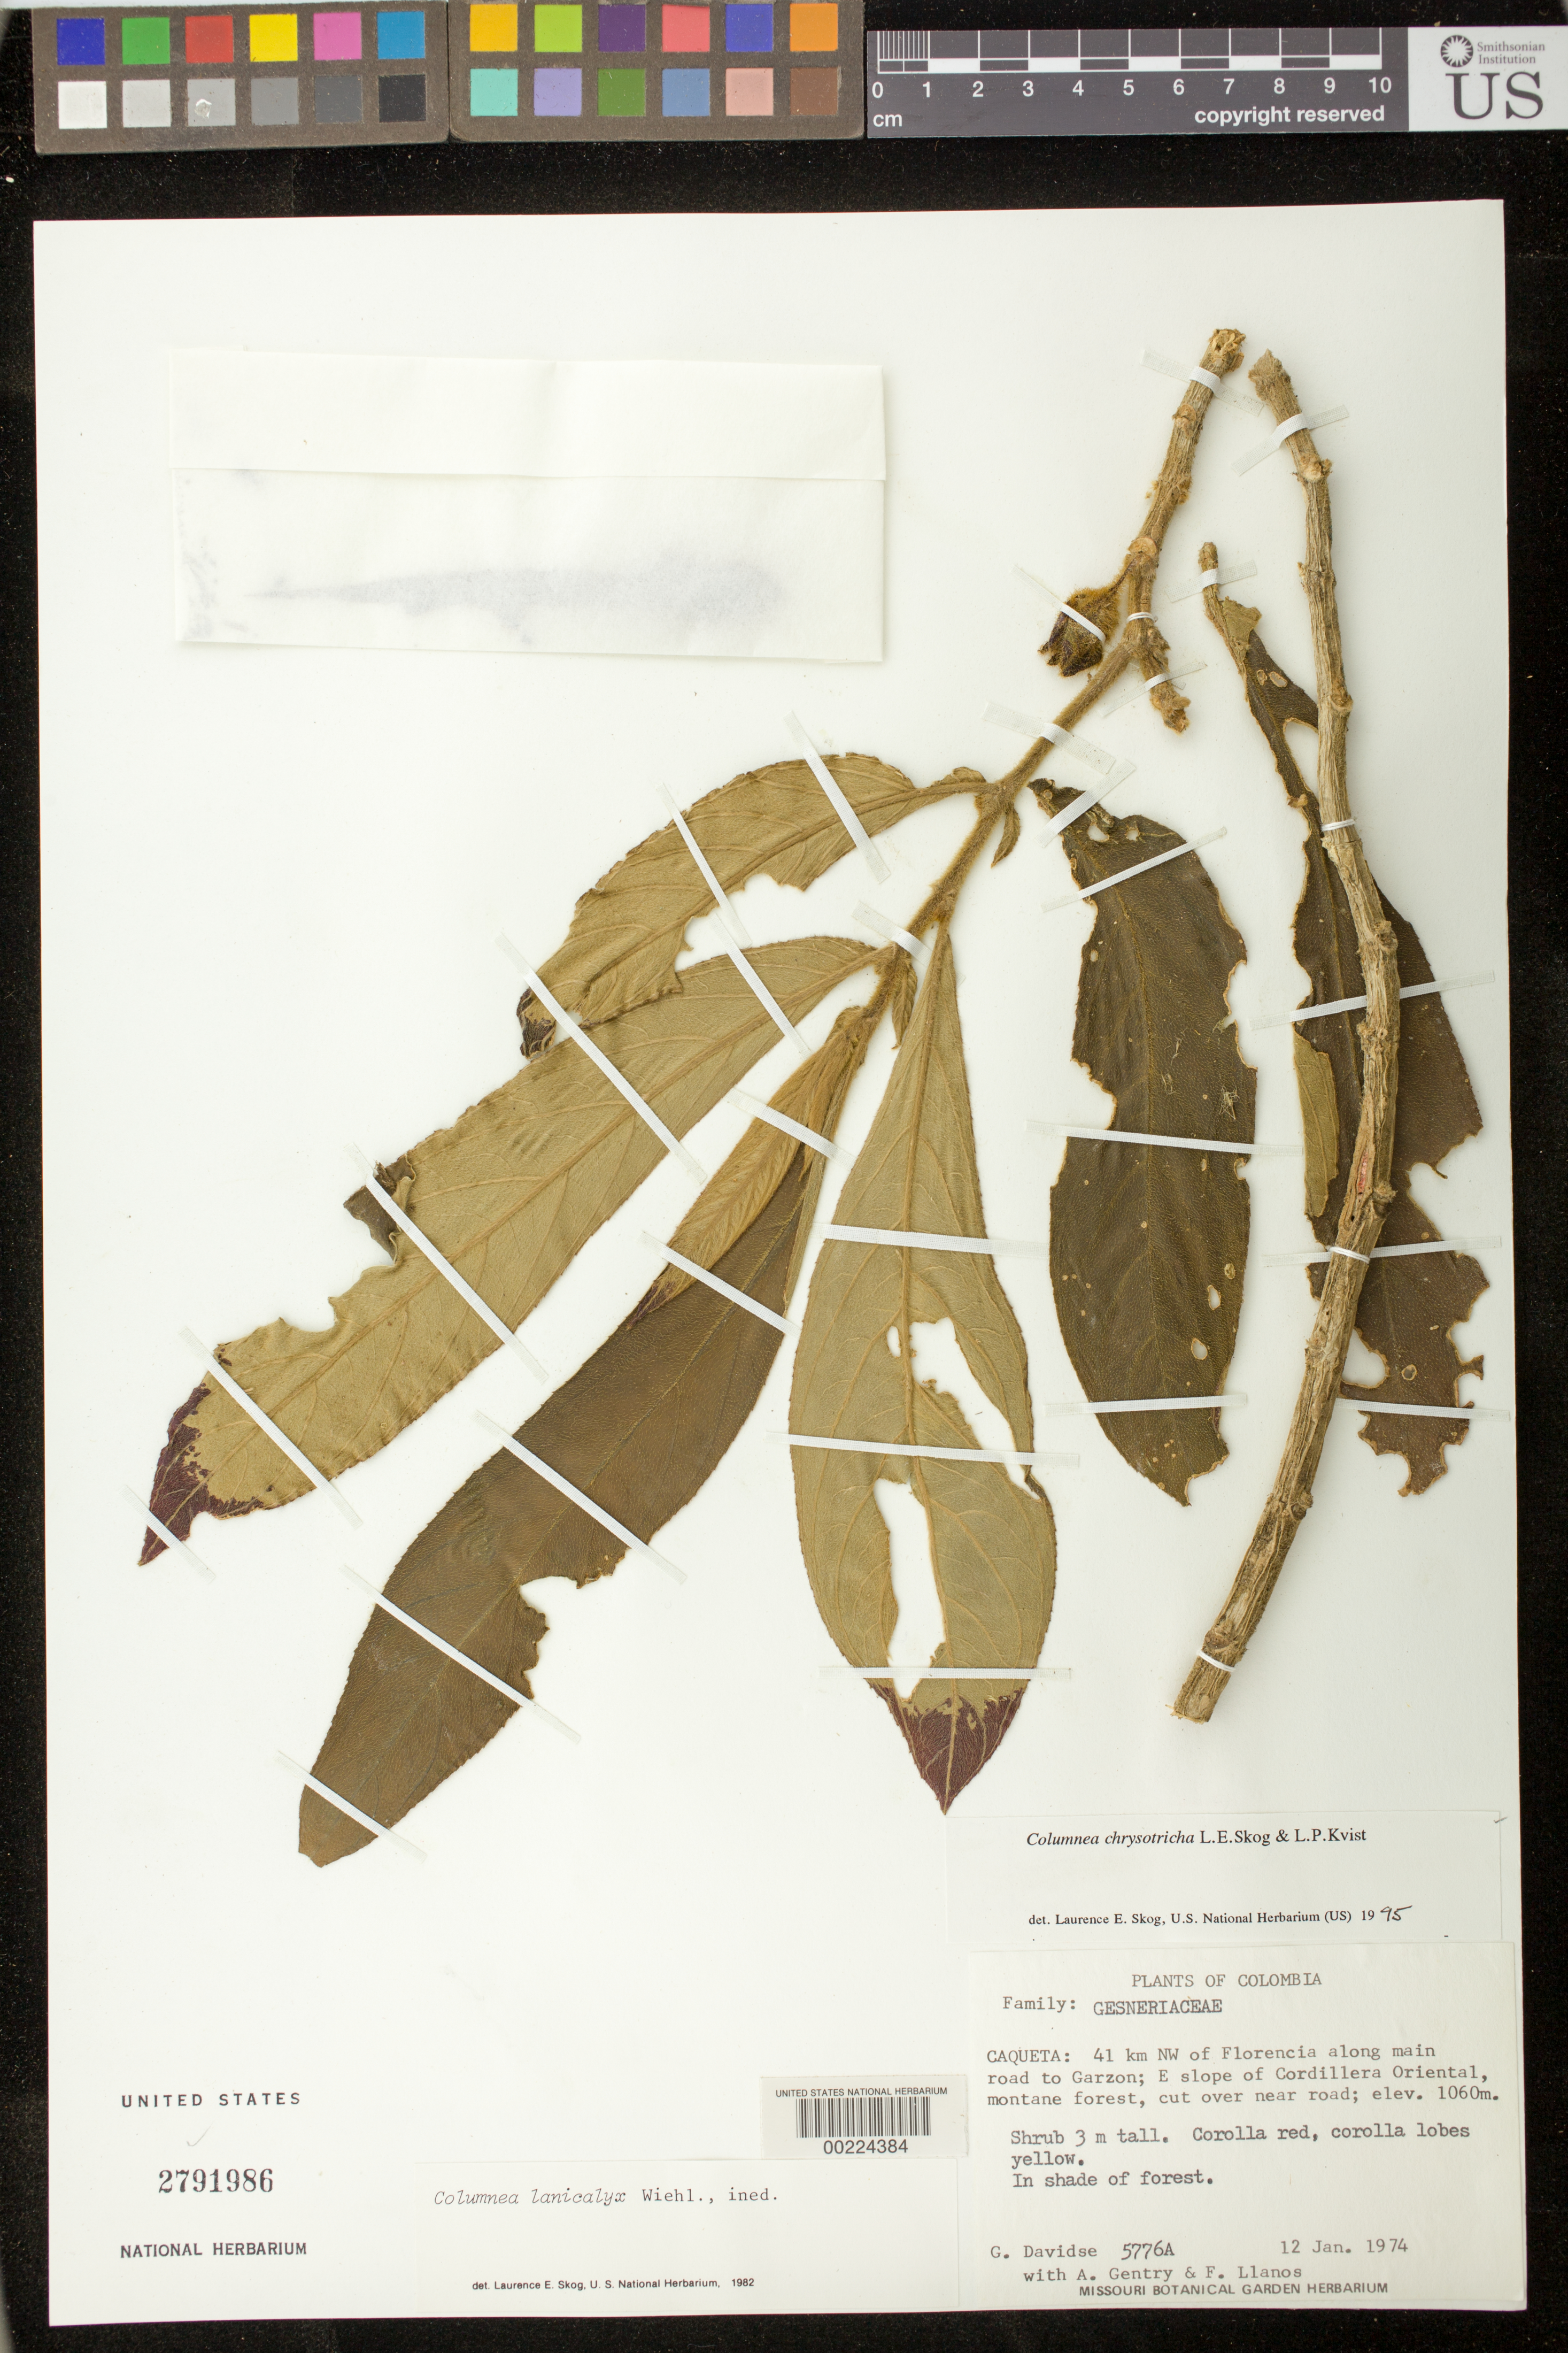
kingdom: Plantae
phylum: Tracheophyta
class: Magnoliopsida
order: Lamiales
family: Gesneriaceae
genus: Columnea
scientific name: Columnea chrysotricha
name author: L.E. Skog & L.P. Kvist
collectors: G. Davidse, A. H. Gentry & F. Llanos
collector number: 5776 A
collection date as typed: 12 Jan 1974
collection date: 1974-01-12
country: Colombia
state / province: Caquetá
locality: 41 km NW of Florencia along main road to Garzon, E slope of cordillera Oriental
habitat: Montane forest, cut over near road, in shade of forest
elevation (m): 1060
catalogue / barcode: US 2791986